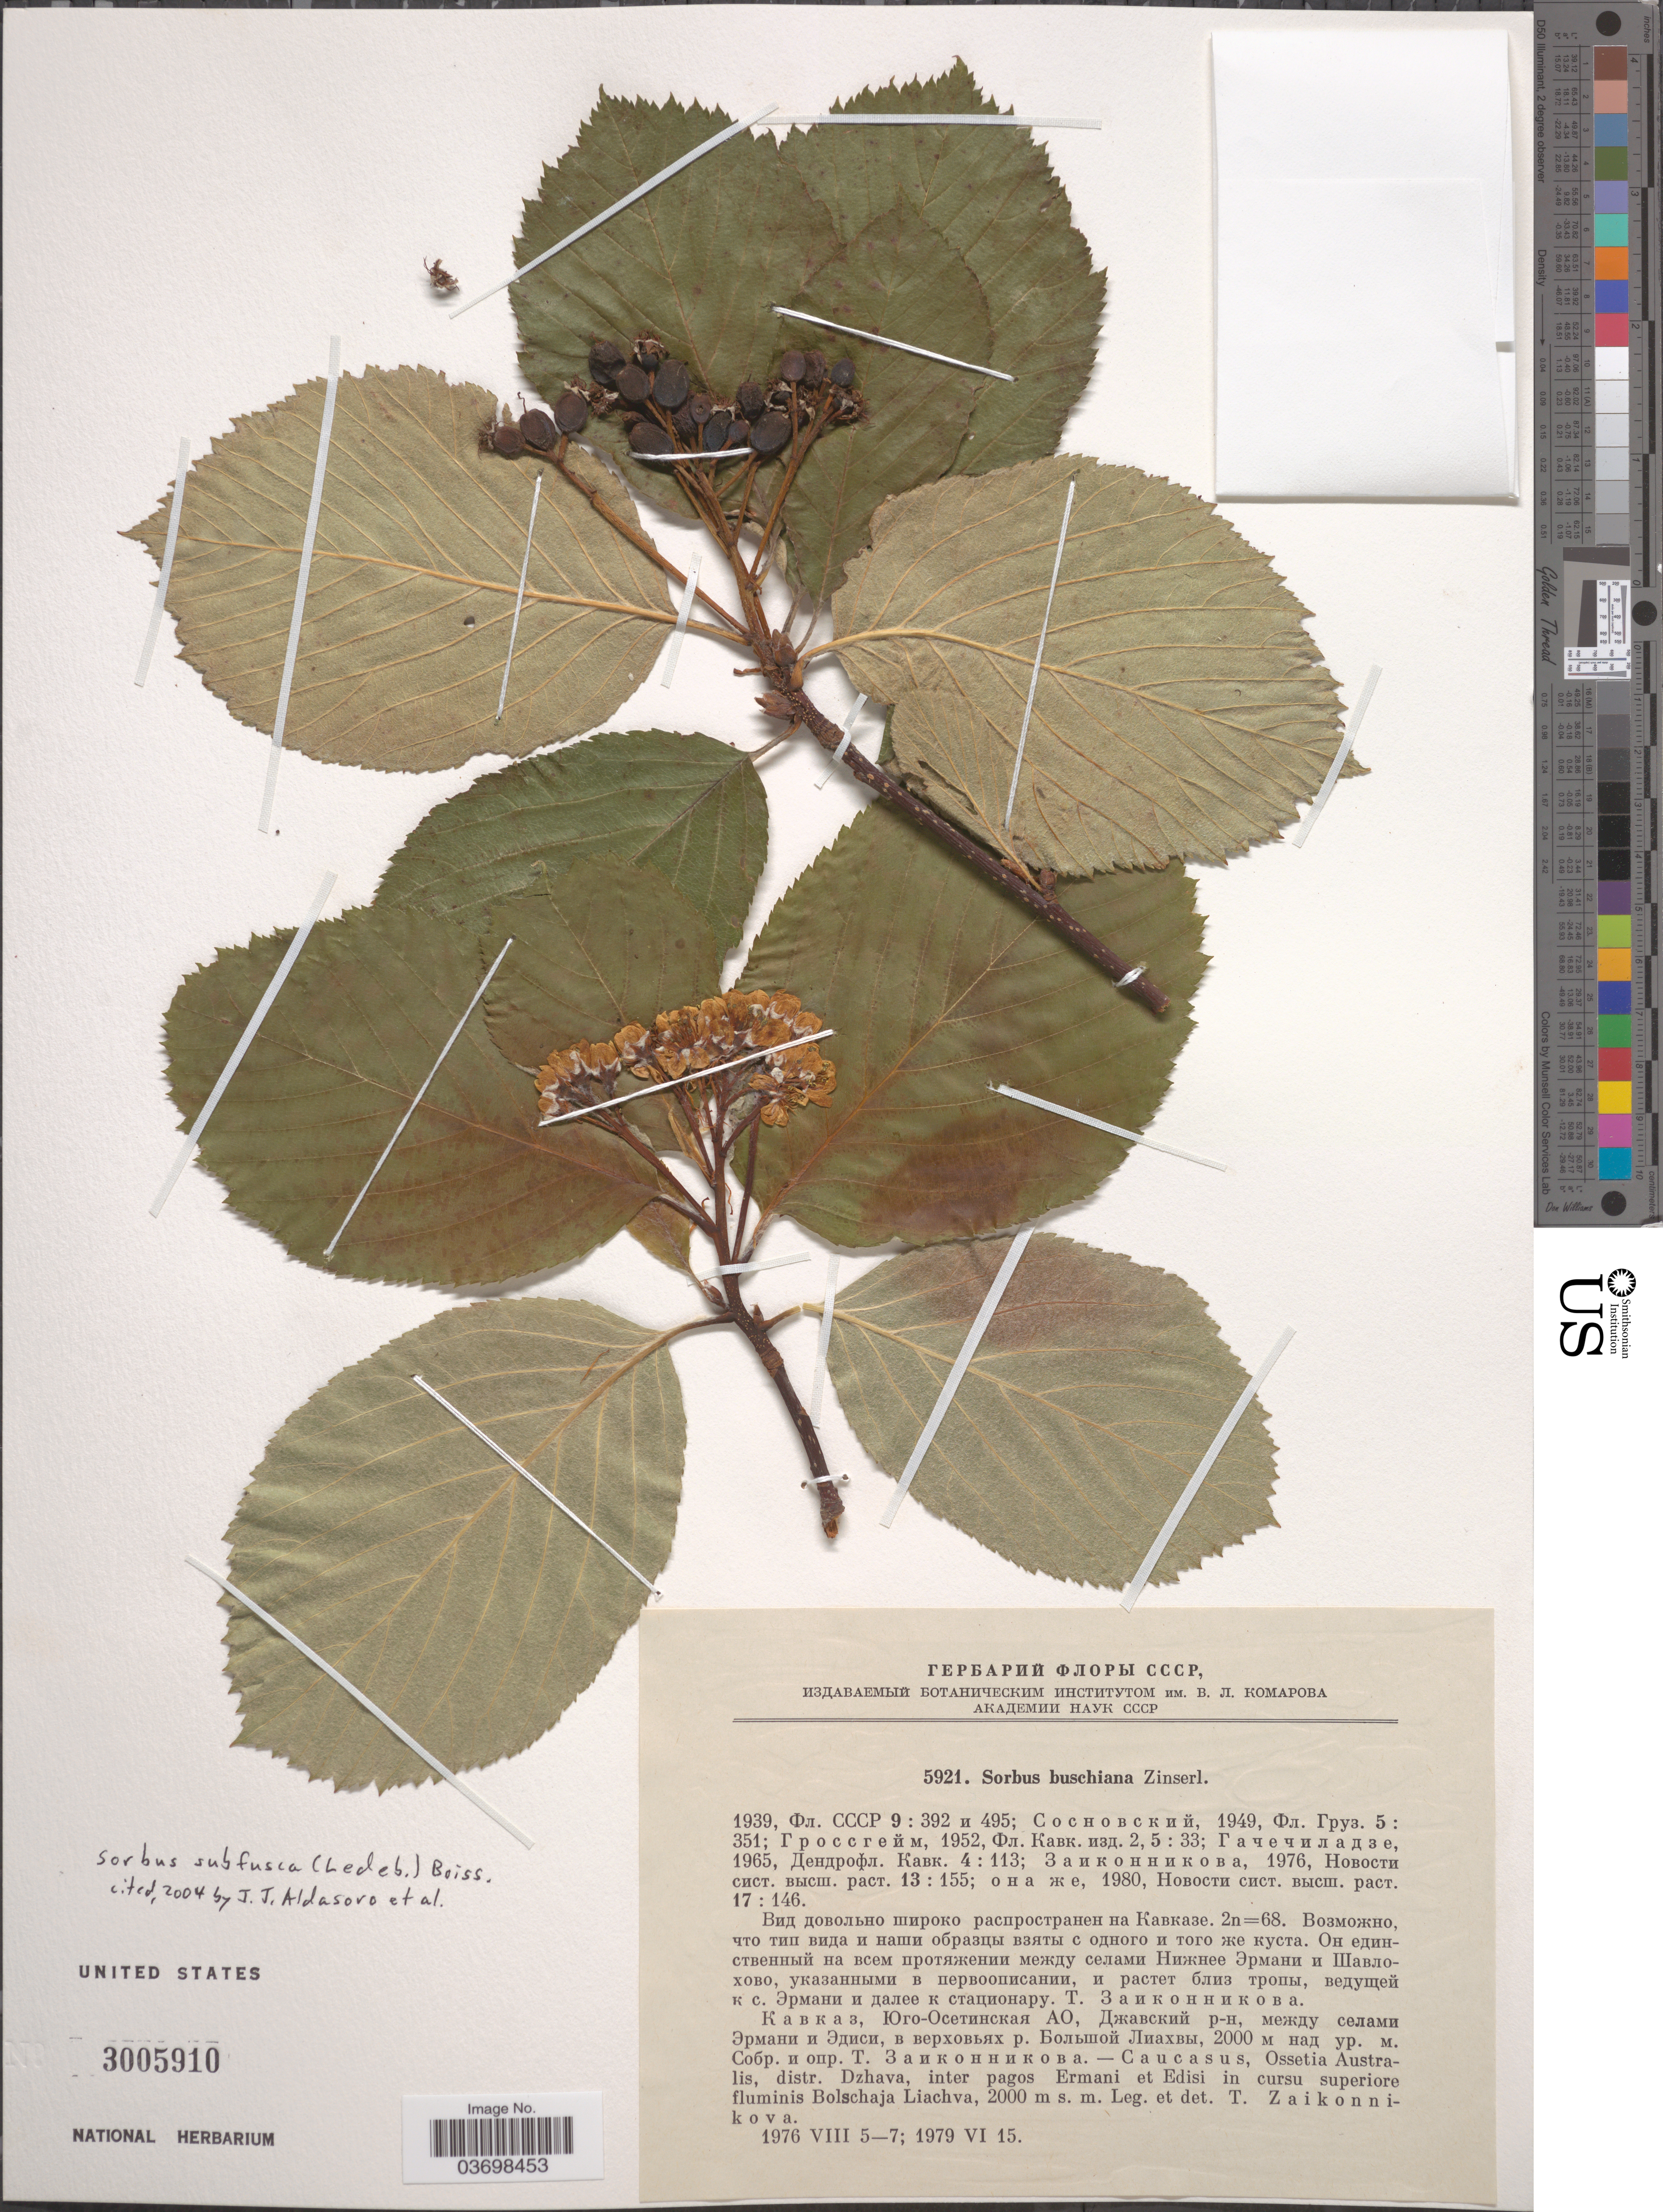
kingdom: Plantae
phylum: Tracheophyta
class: Magnoliopsida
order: Rosales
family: Rosaceae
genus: Sorbus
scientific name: Sorbus subfusca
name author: Boiss.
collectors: T. Zaikonnikova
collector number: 5921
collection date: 1976-08-05/1979-06-15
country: Georgia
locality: Caucasus, Ossetia Australis, distr. Dzhava, inter pagos Ermani et Edisi in cursu superiore fluminis Bolschaja Liachva.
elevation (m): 2000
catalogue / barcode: US 3005910